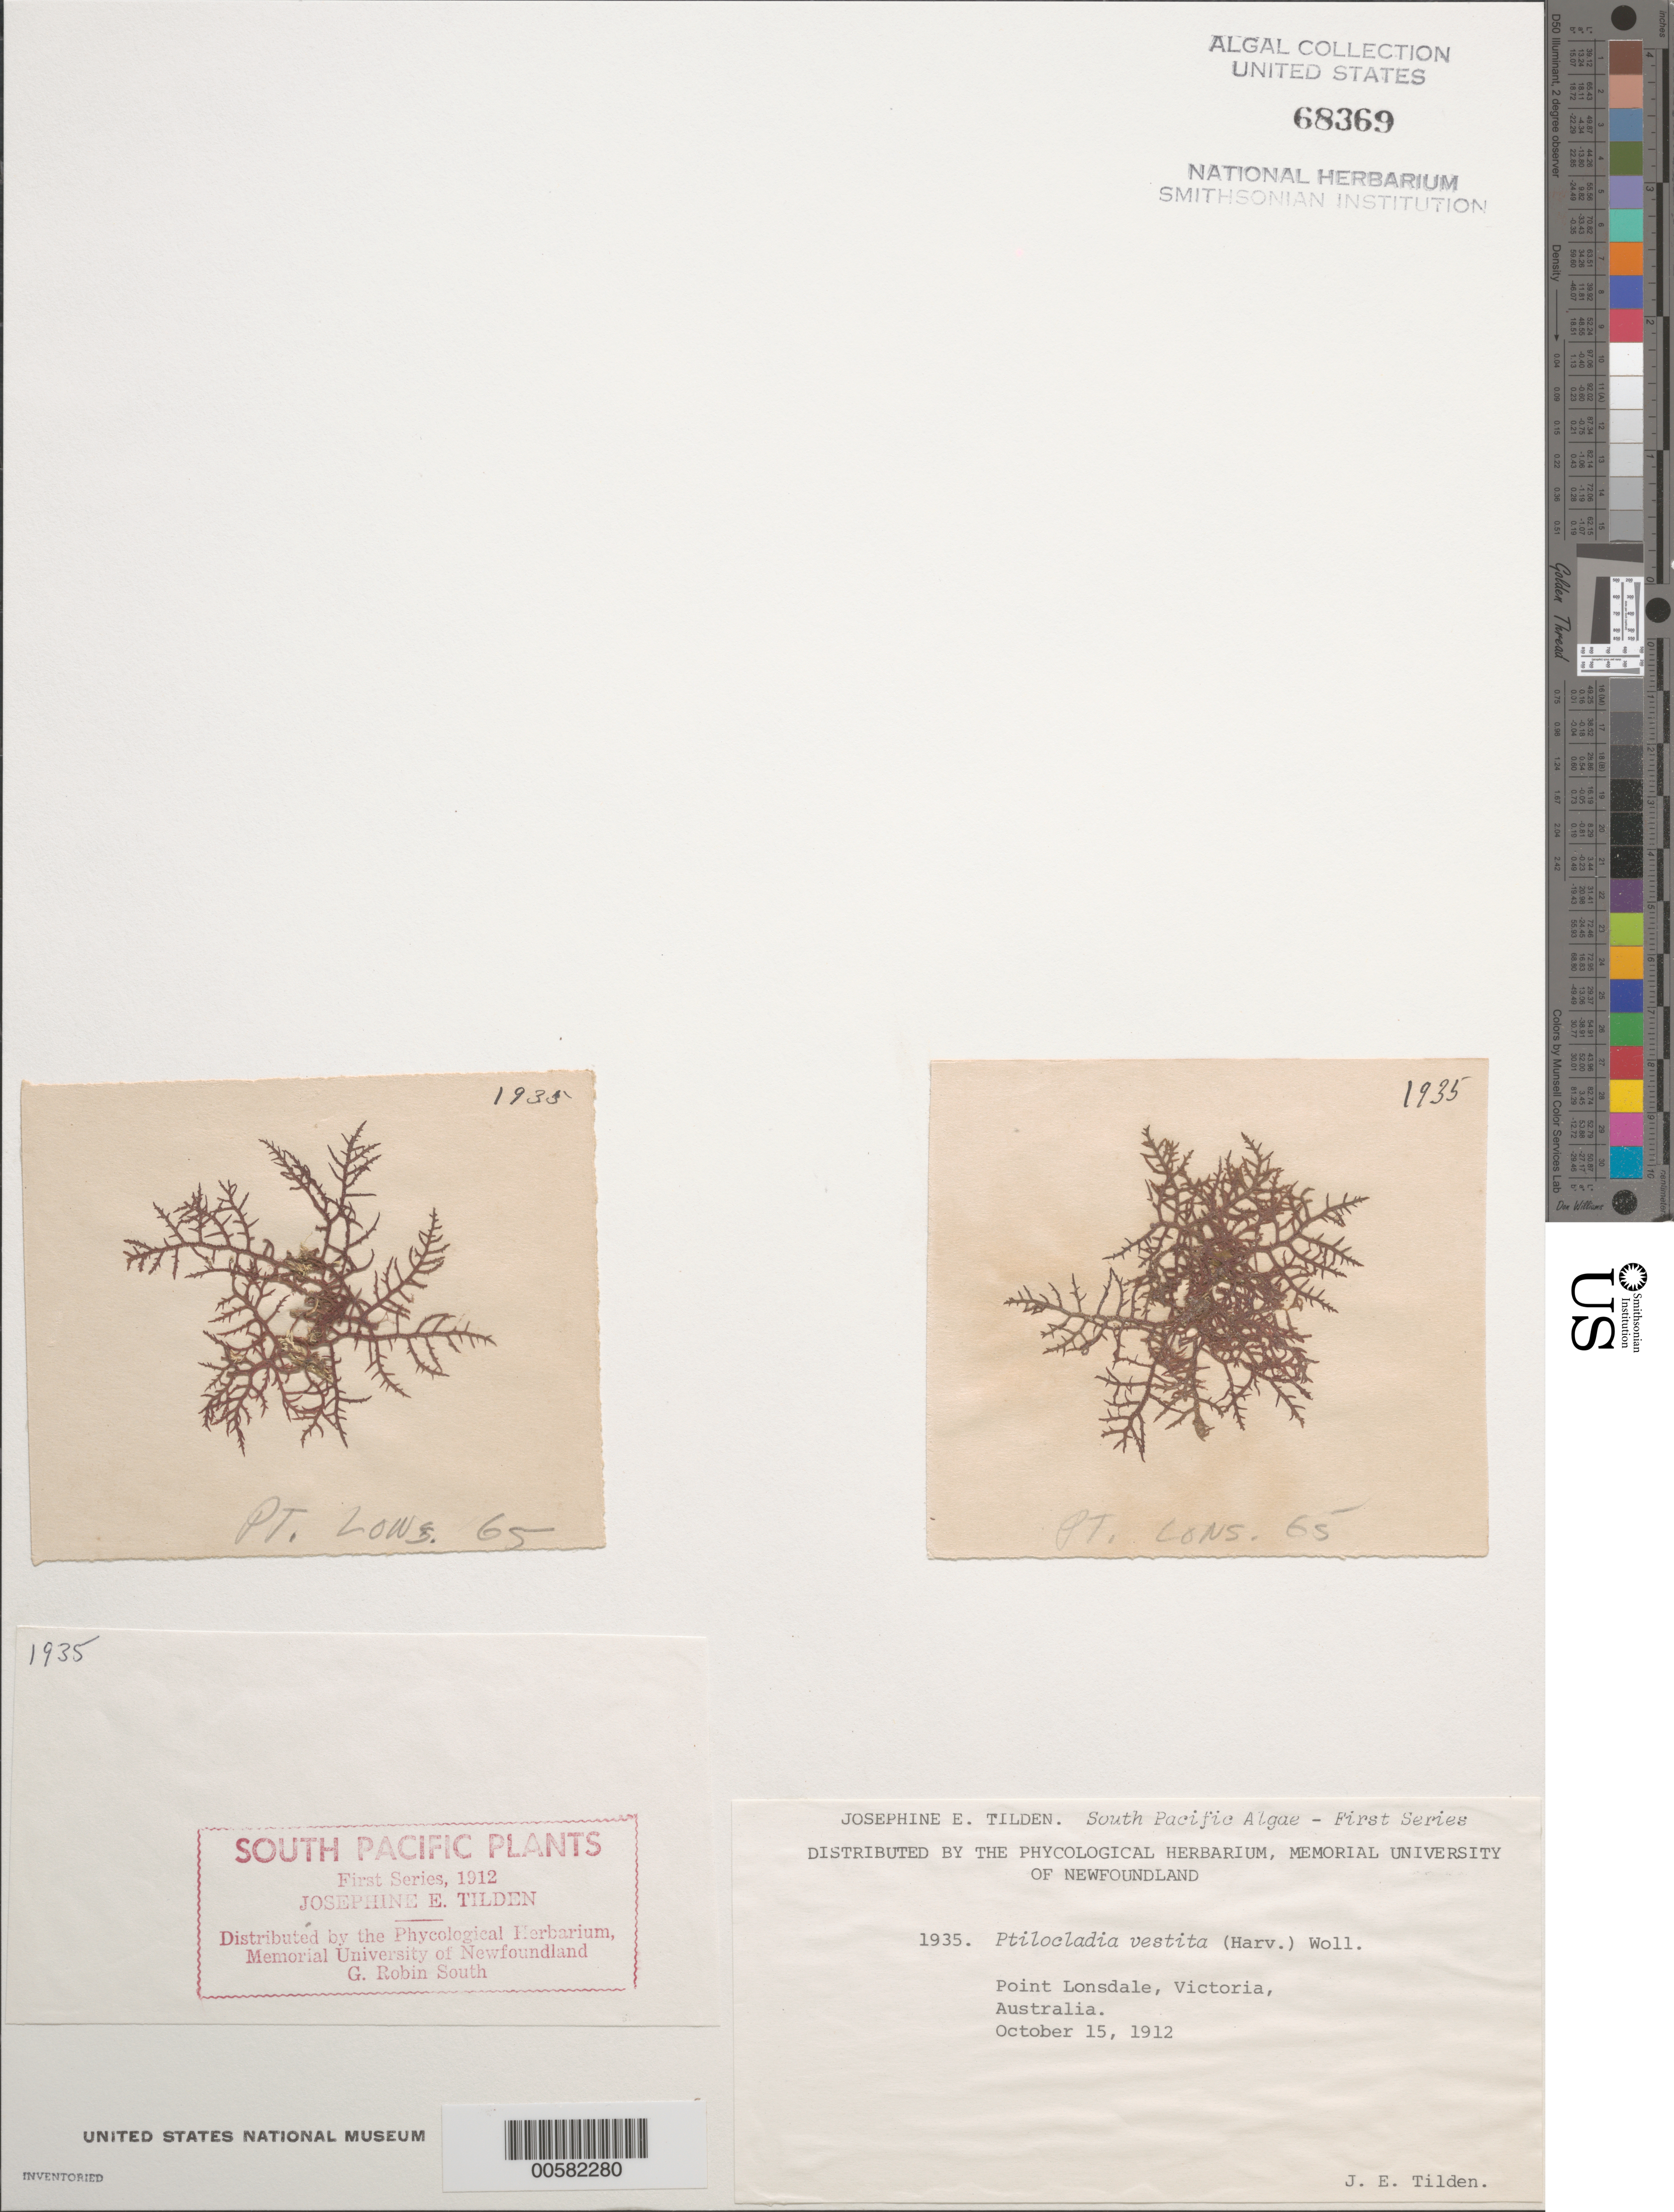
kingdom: Plantae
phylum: Rhodophyta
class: Florideophyceae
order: Ceramiales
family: Callithamniaceae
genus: Ptilocladia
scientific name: Ptilocladia vestita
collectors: J. E. Tilden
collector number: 1935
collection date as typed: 15 Oct 1912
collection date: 1912-10-15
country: Australia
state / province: Victoria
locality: Point lonsdale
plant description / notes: Tilden, South Pacific Plants, First Series, 1912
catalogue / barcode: US 68369